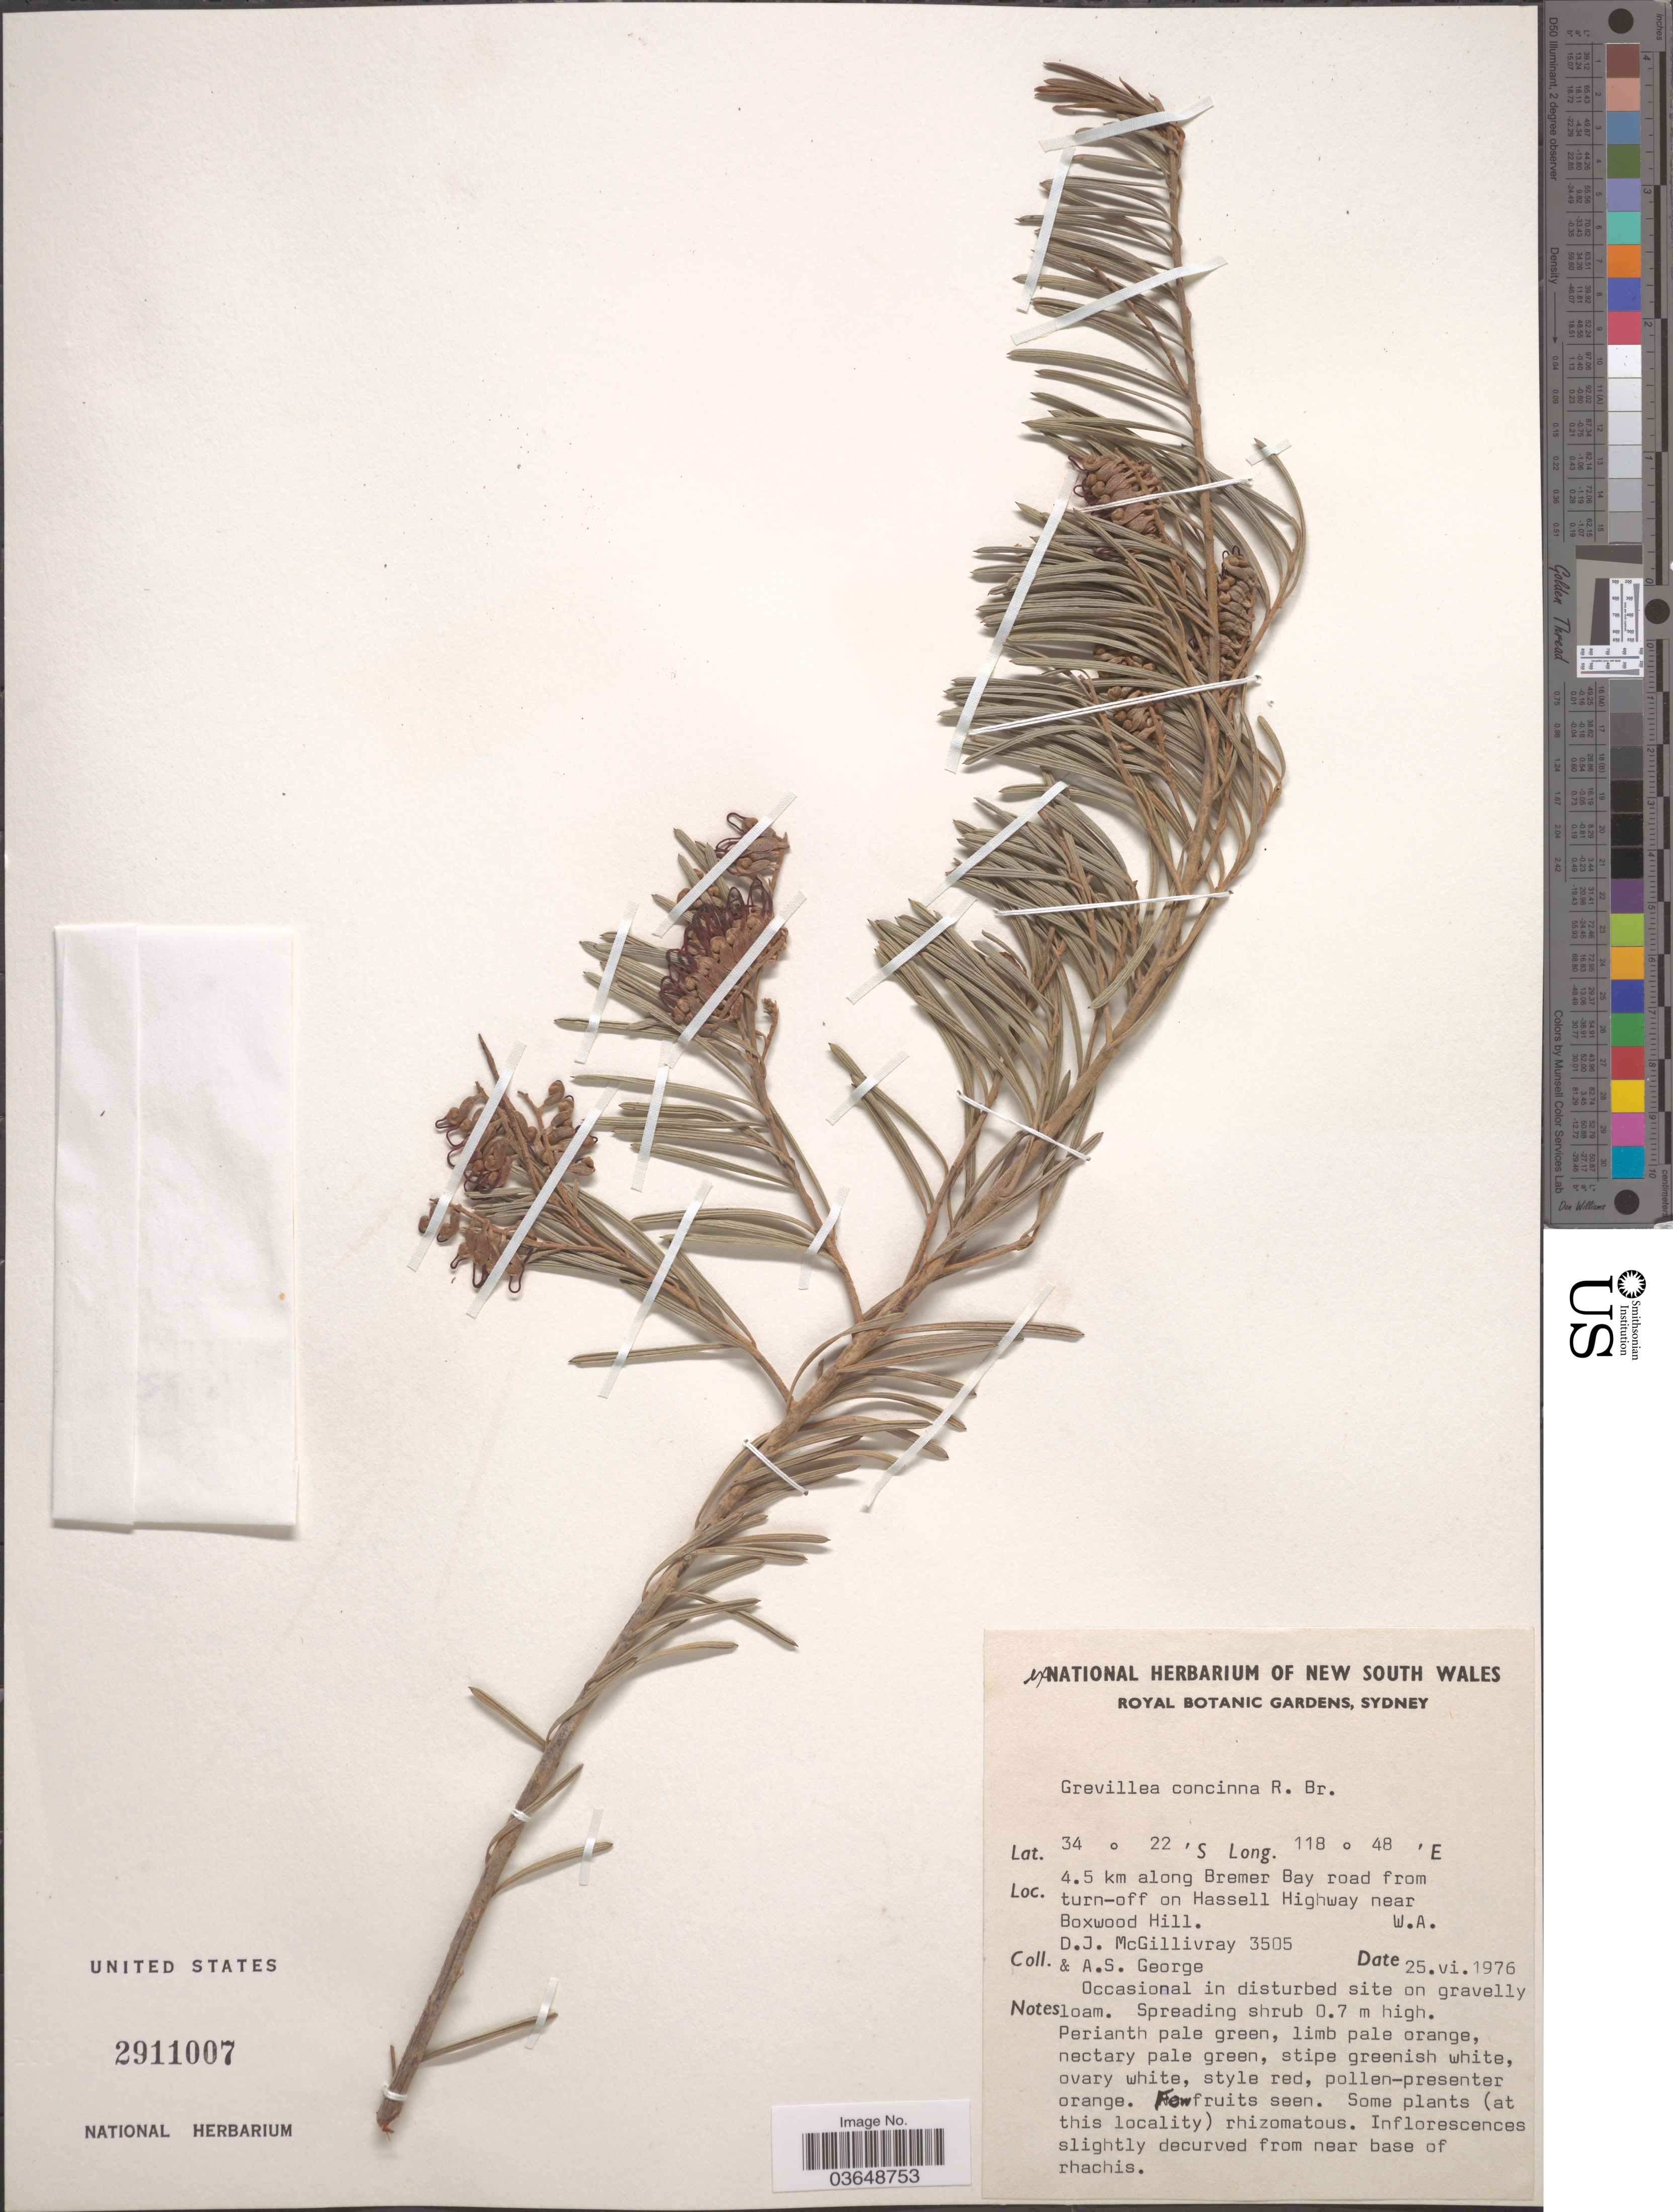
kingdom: Plantae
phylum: Tracheophyta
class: Magnoliopsida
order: Proteales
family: Proteaceae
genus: Grevillea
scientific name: Grevillea concinna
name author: R. Br.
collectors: D. J. McGillivray & A. S. George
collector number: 3505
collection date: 1976-06-25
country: Australia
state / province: Western Australia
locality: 4.5 km along Bremer Bay road from turn-off on Hassell Highway near Boxwood Hill.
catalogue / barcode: US 2911007